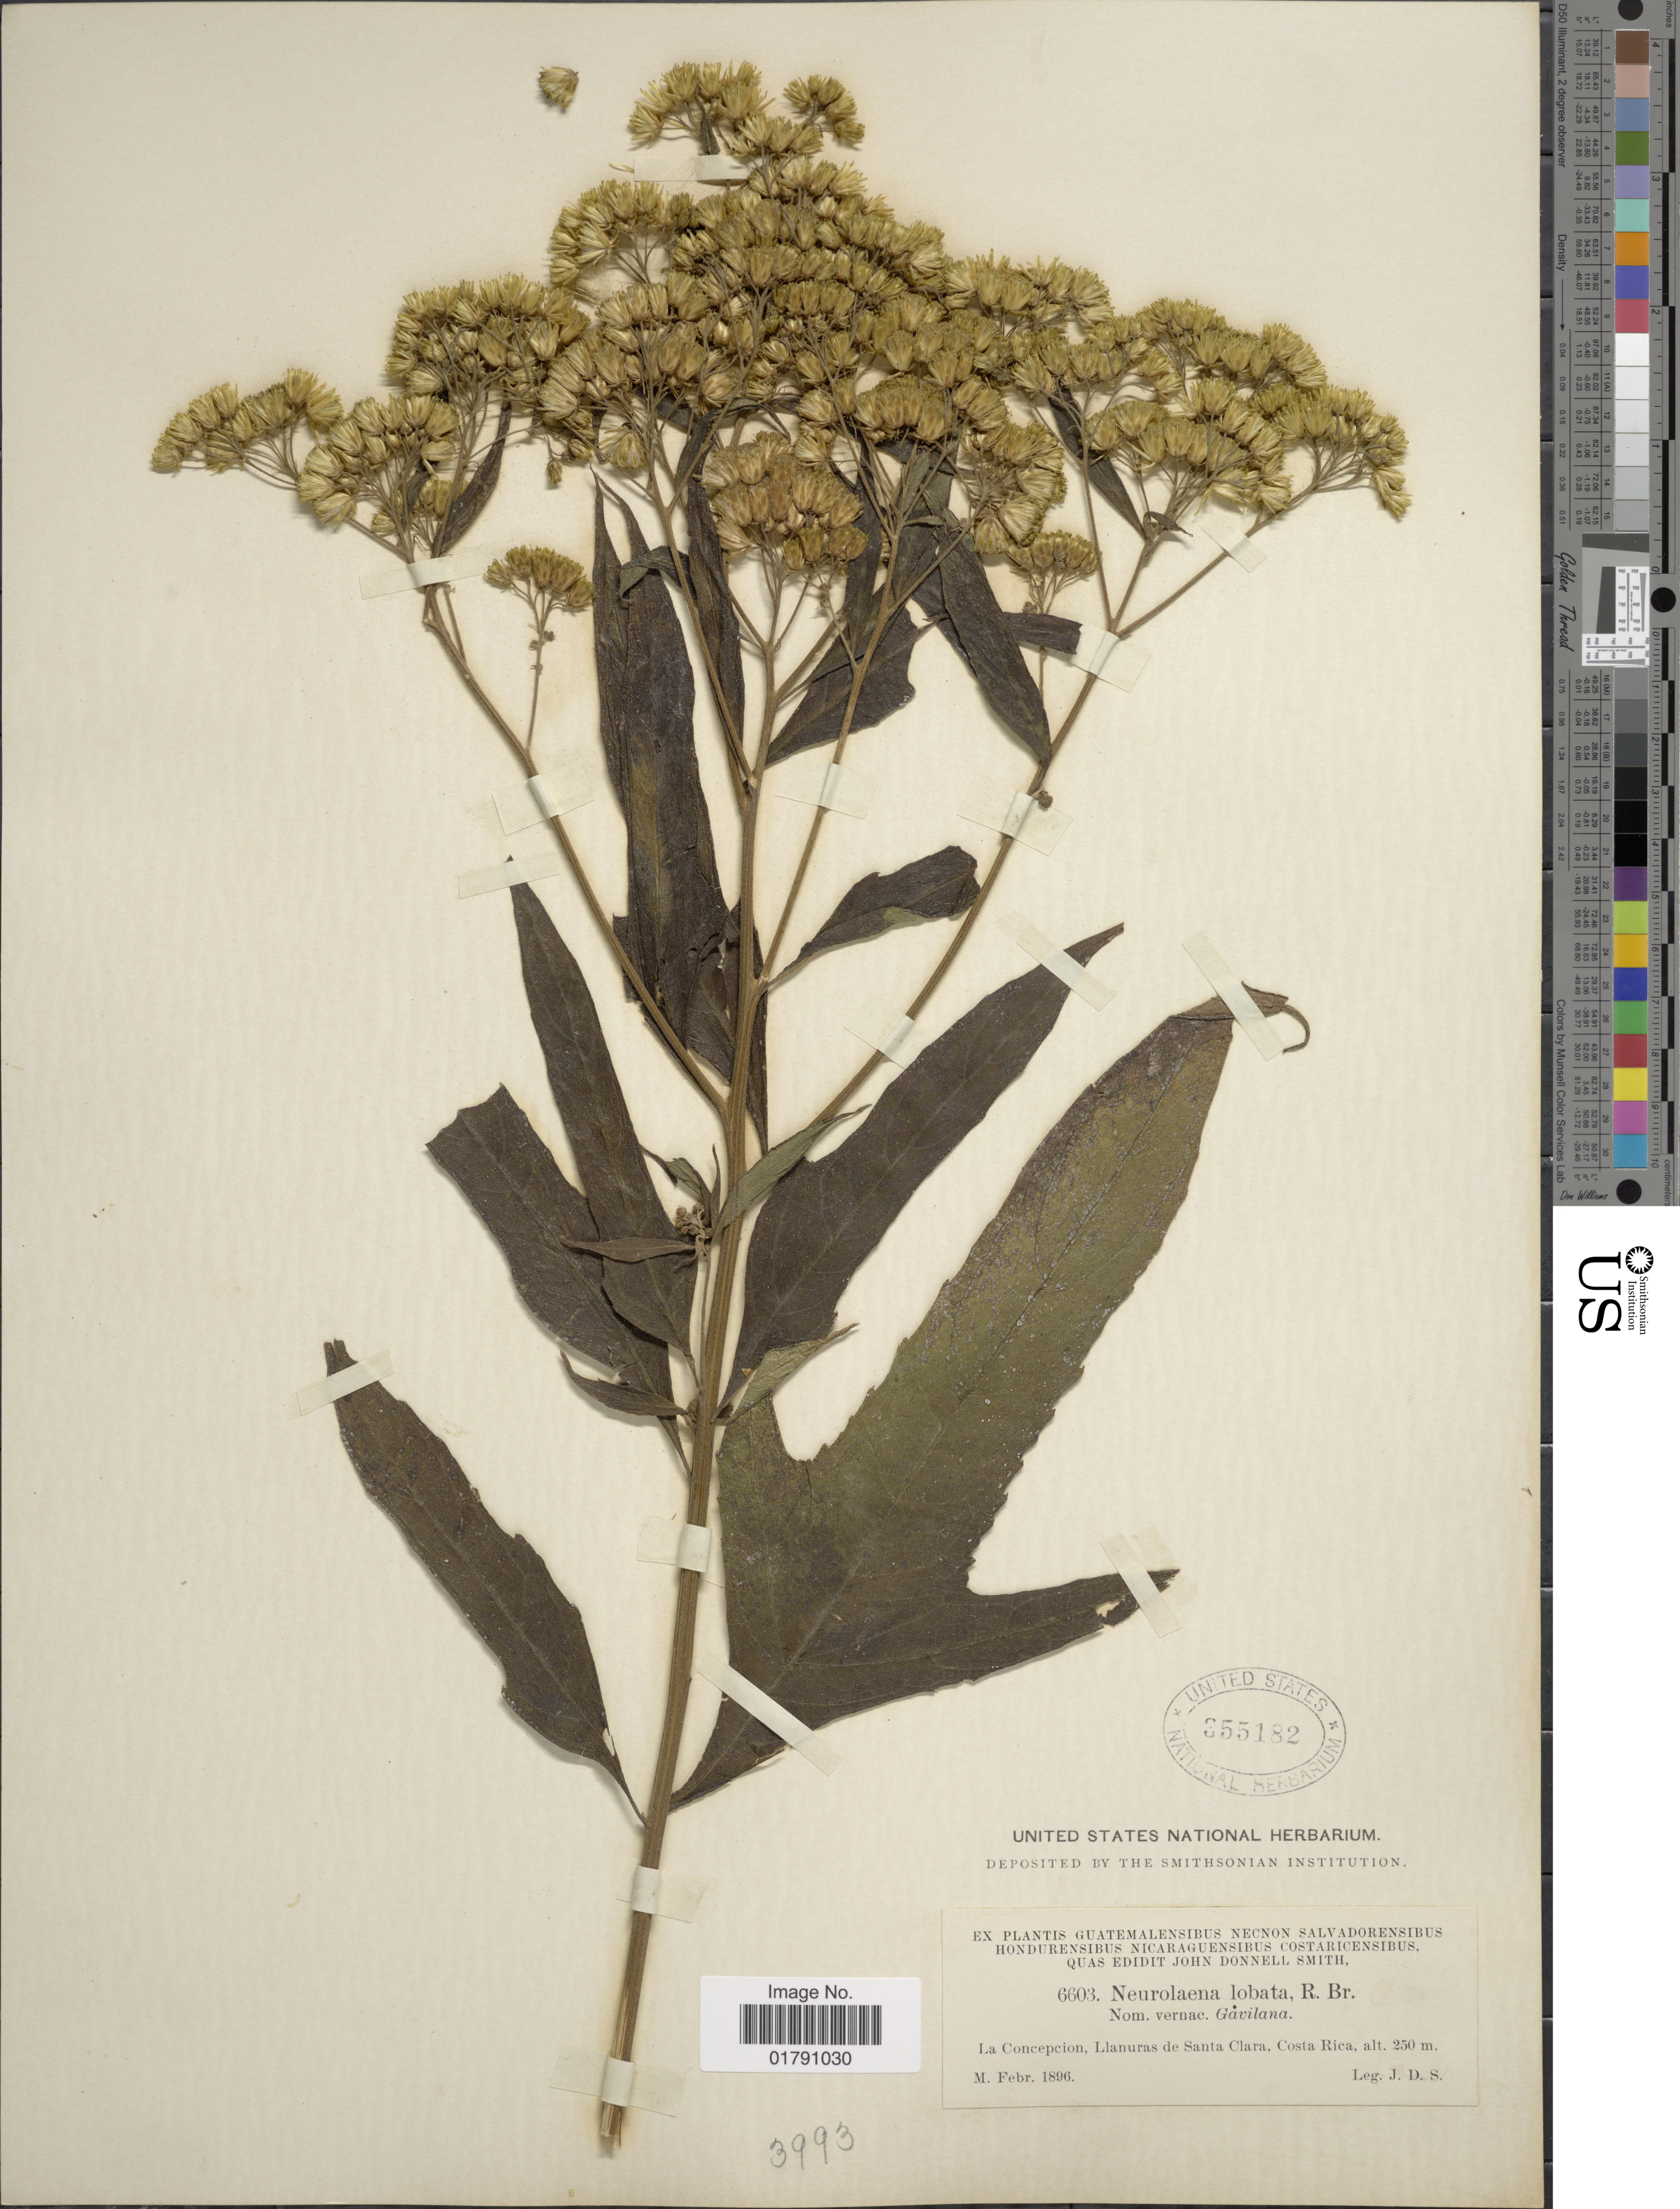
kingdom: Plantae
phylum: Tracheophyta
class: Magnoliopsida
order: Asterales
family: Asteraceae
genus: Neurolaena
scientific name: Neurolaena lobata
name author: (L.) R. Br. ex Cass.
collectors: J. Donnell Smith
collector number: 6603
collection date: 1896-02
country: Costa Rica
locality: La Concepcion, Llanuras de Santa Clara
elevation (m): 250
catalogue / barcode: US 355182